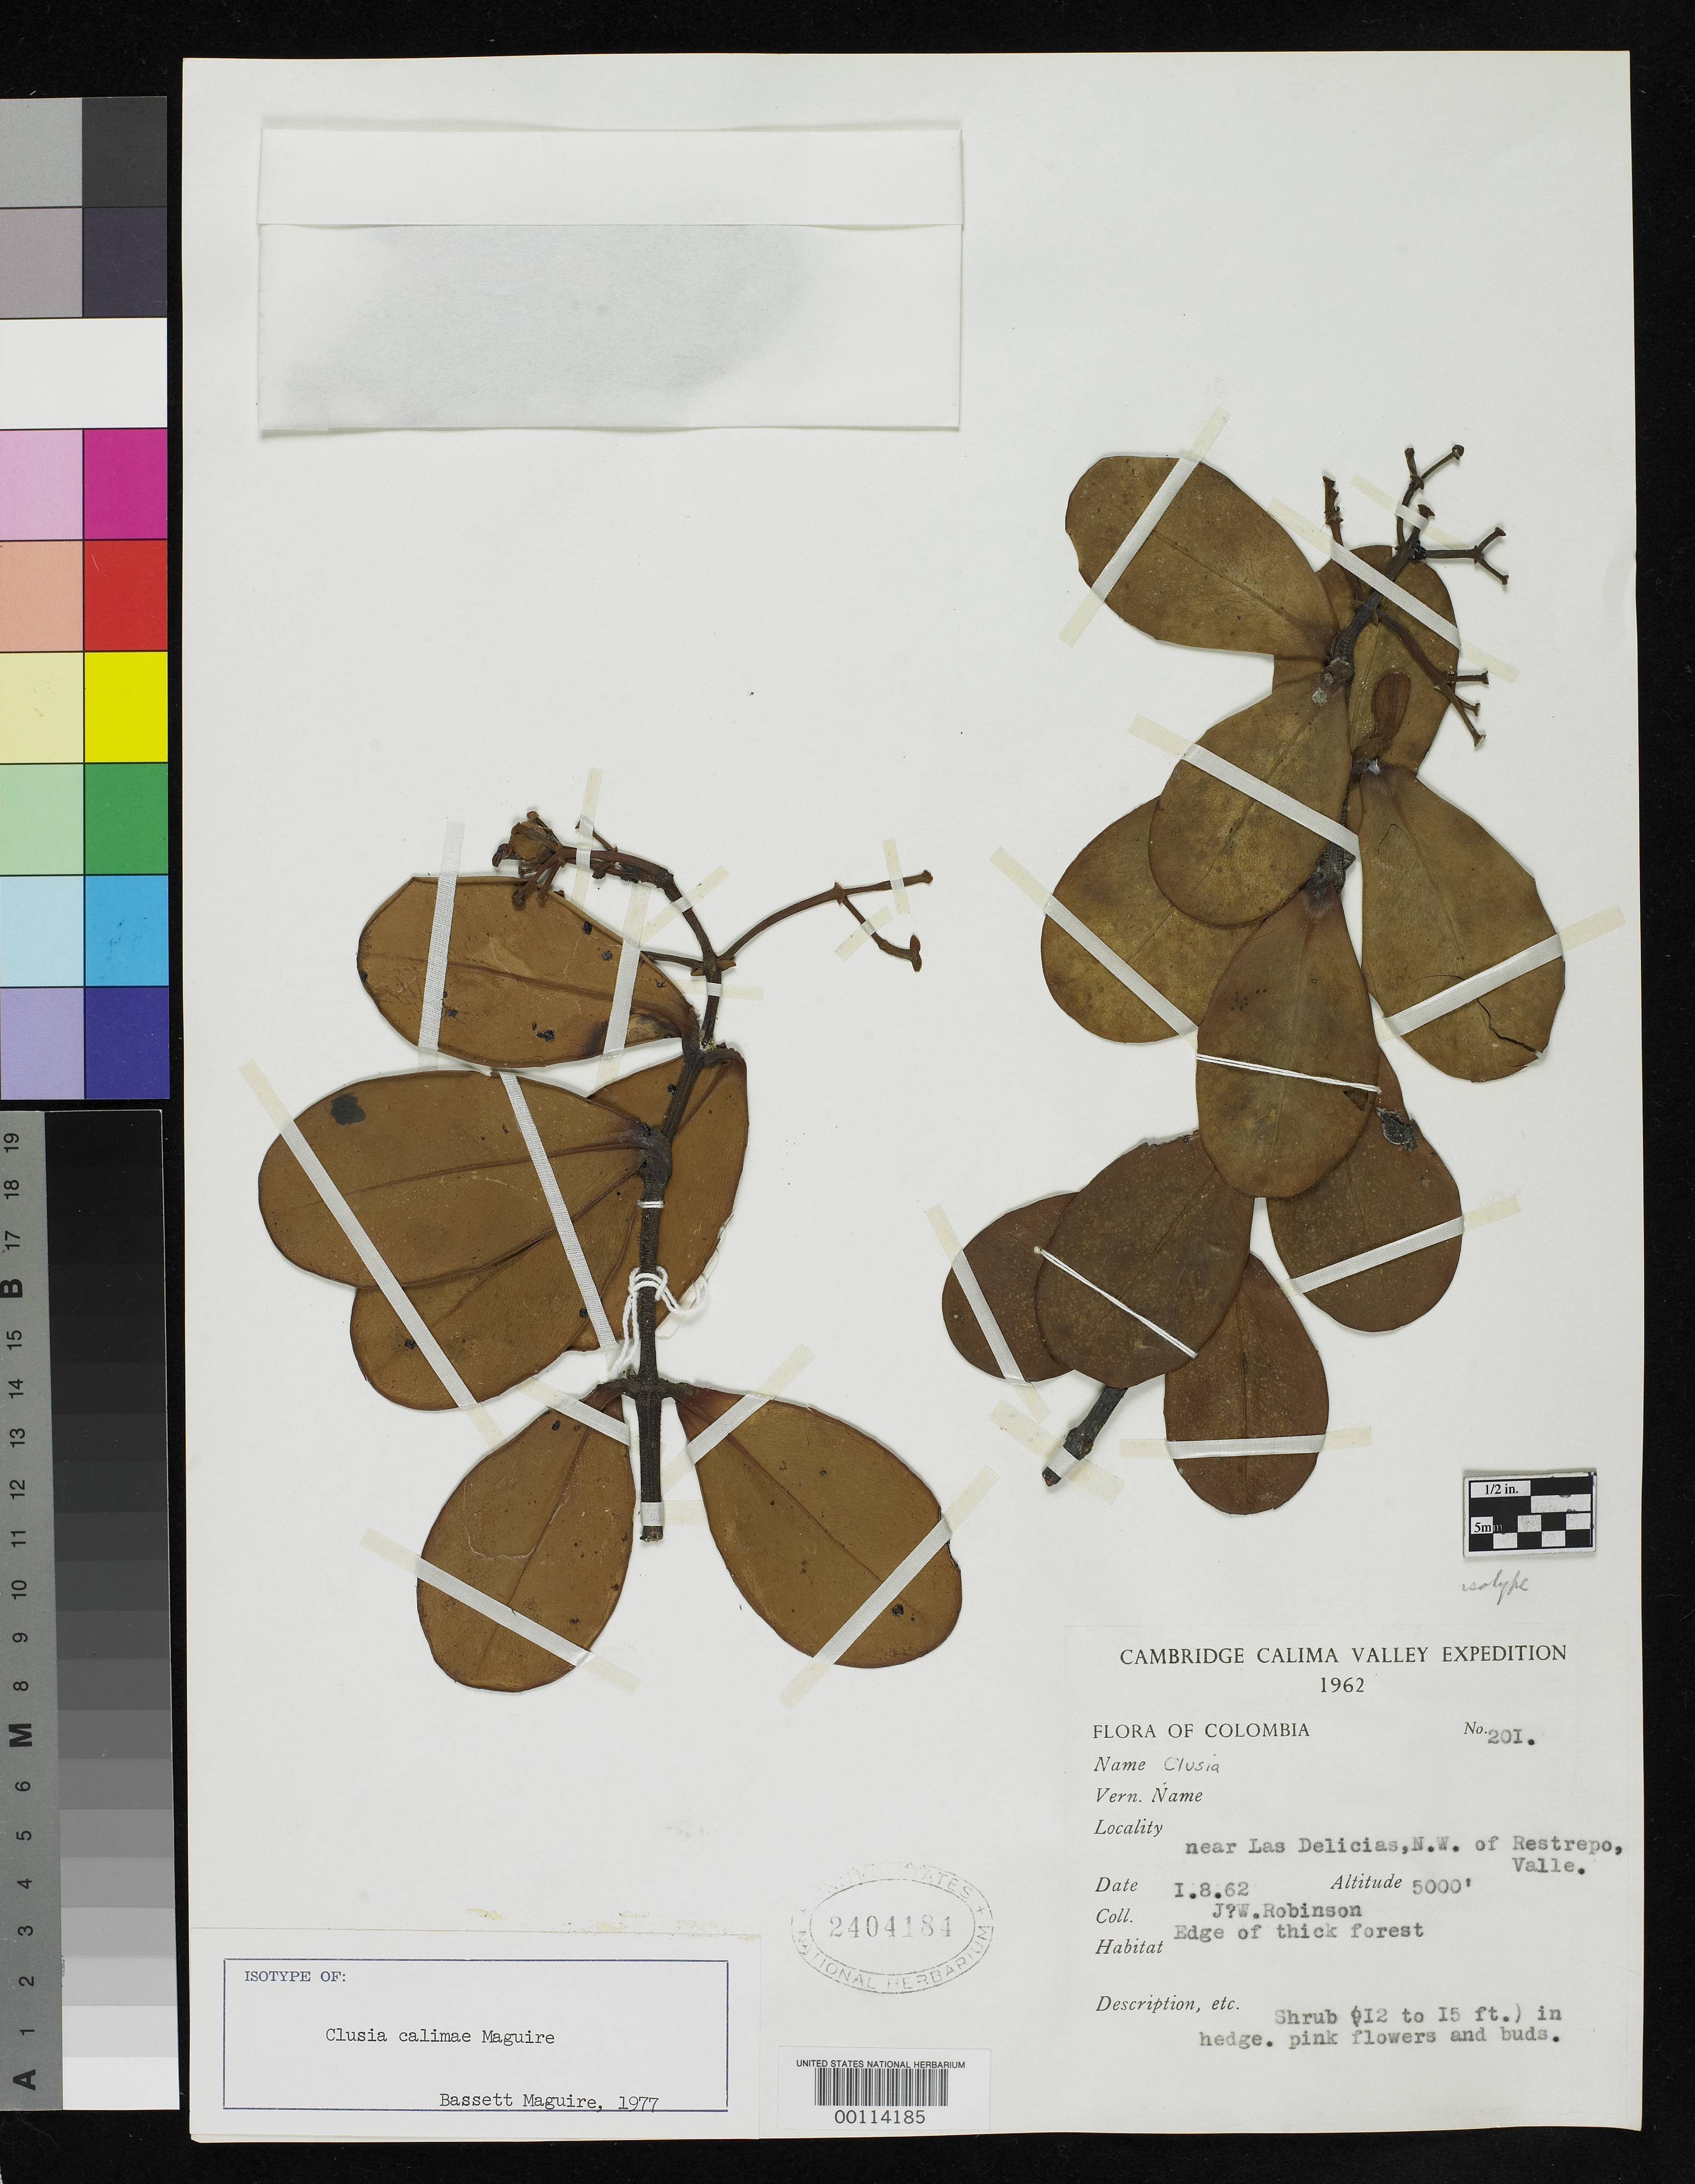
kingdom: Plantae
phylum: Tracheophyta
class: Magnoliopsida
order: Malpighiales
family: Clusiaceae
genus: Clusia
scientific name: Clusia calimae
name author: Maguire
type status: Isotype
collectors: J. W. Robinson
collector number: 201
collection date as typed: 01 Aug 1962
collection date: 1962-08-01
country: Colombia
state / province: Valle del Cauca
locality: Colima Valley near las Delicias, northwest of Restrepo; alt. 5000 ft.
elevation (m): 1524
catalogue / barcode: US 2404184